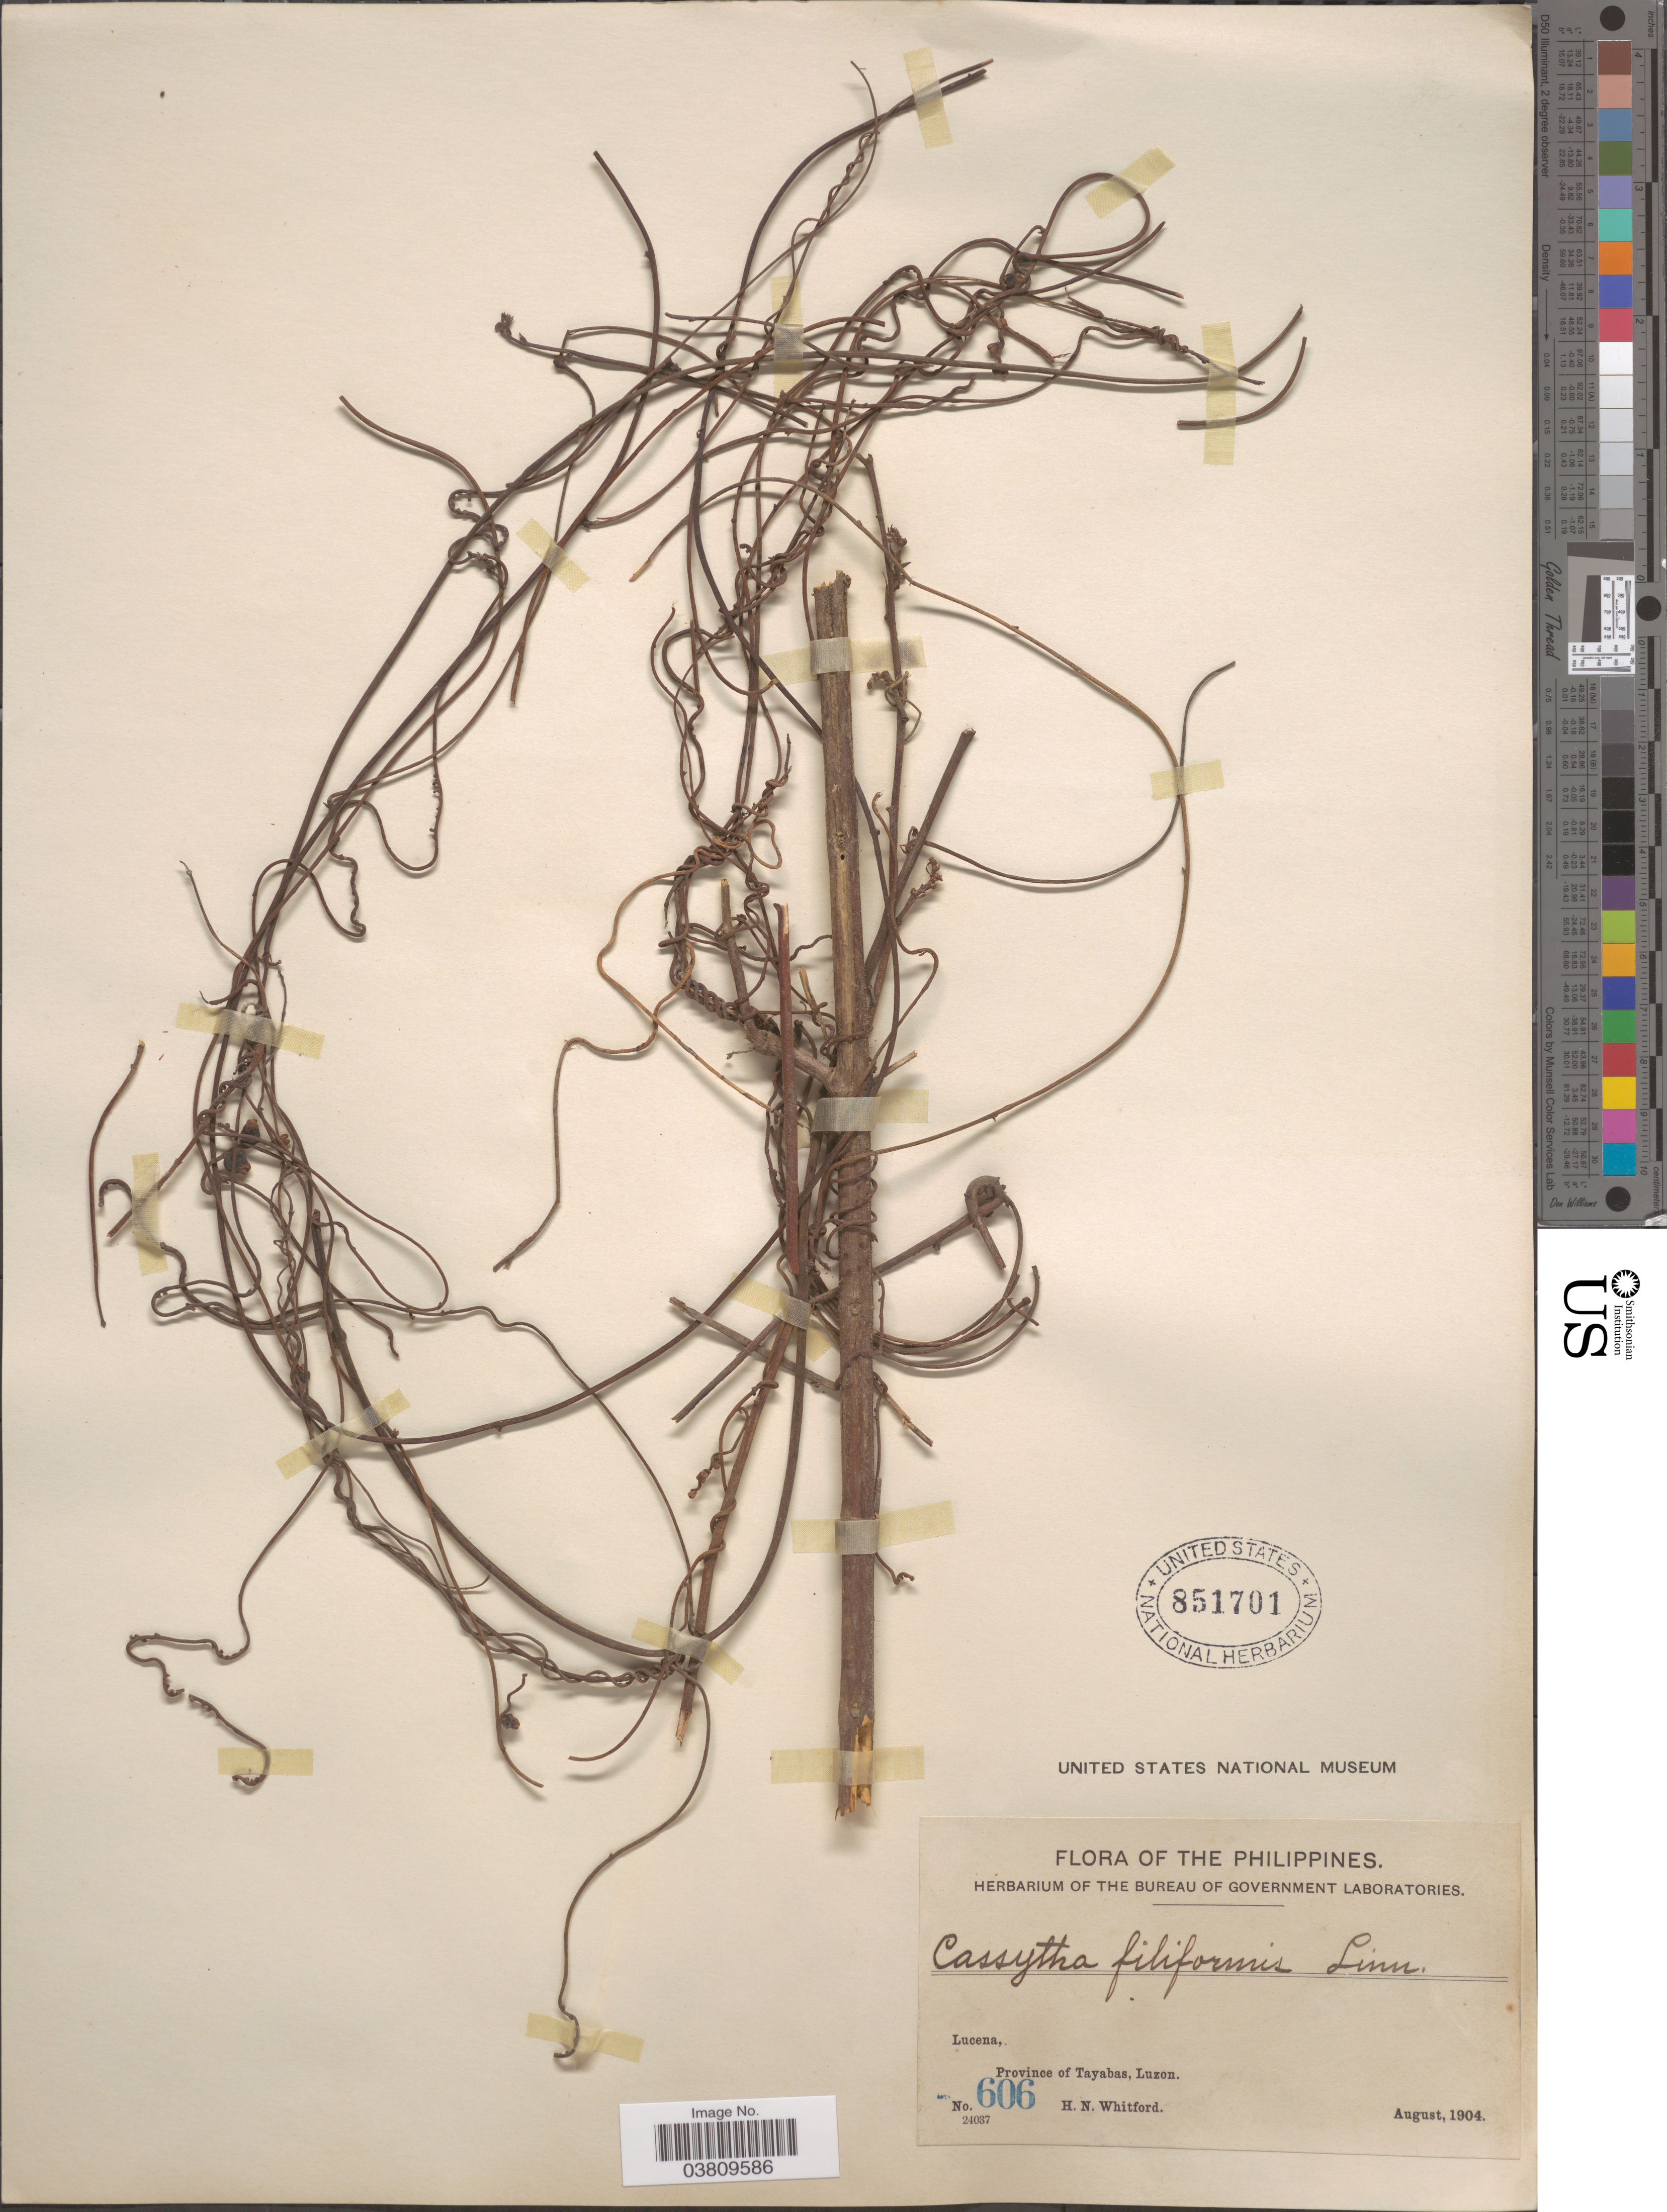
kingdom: Plantae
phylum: Tracheophyta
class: Magnoliopsida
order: Laurales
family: Lauraceae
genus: Cassytha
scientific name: Cassytha filiformis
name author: L.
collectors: H. N. Whitford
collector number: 606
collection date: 1904-08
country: Philippines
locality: Lucena, Province of Tayabas, Luzon.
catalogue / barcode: US 851701